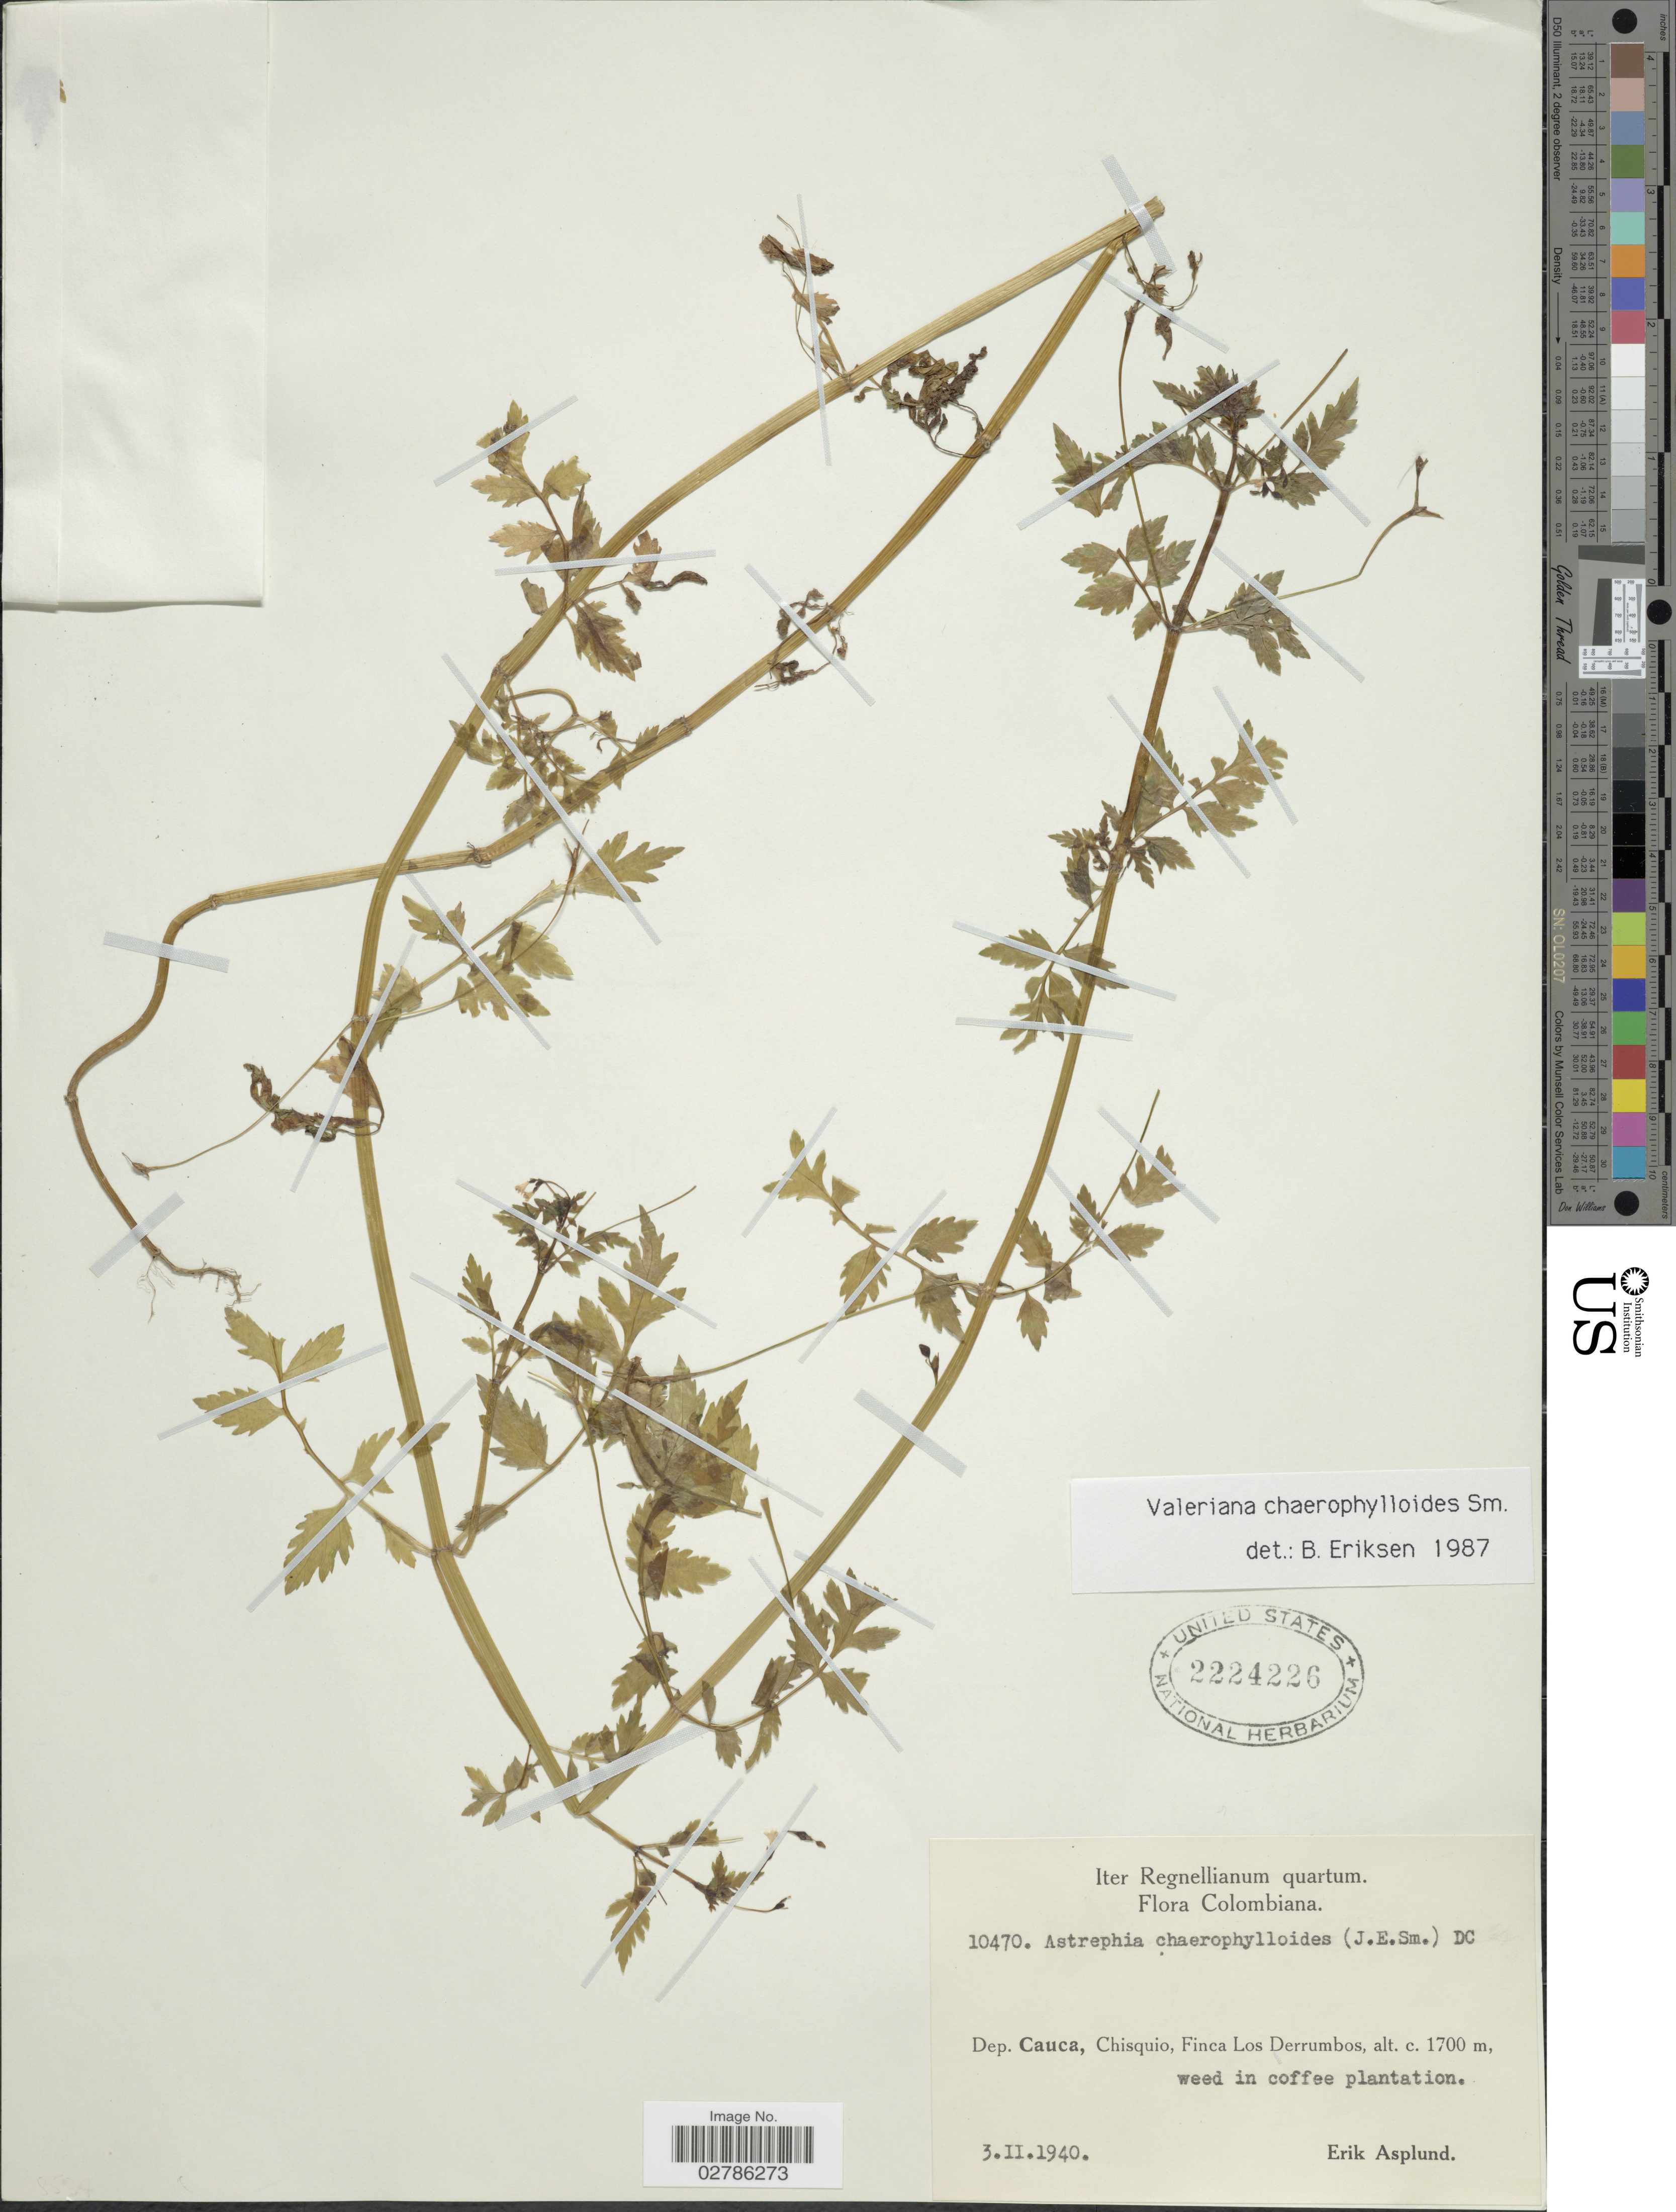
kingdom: Plantae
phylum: Tracheophyta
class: Magnoliopsida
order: Dipsacales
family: Caprifoliaceae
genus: Astrephia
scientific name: Astrephia chaerophylloides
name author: (Sm.) DC.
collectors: E. Asplund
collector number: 10470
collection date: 1940-02-03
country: Colombia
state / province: Cauca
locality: Dep. Cauca, Chisquio, Finca Los Derrumbos.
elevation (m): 1700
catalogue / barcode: US 2224226